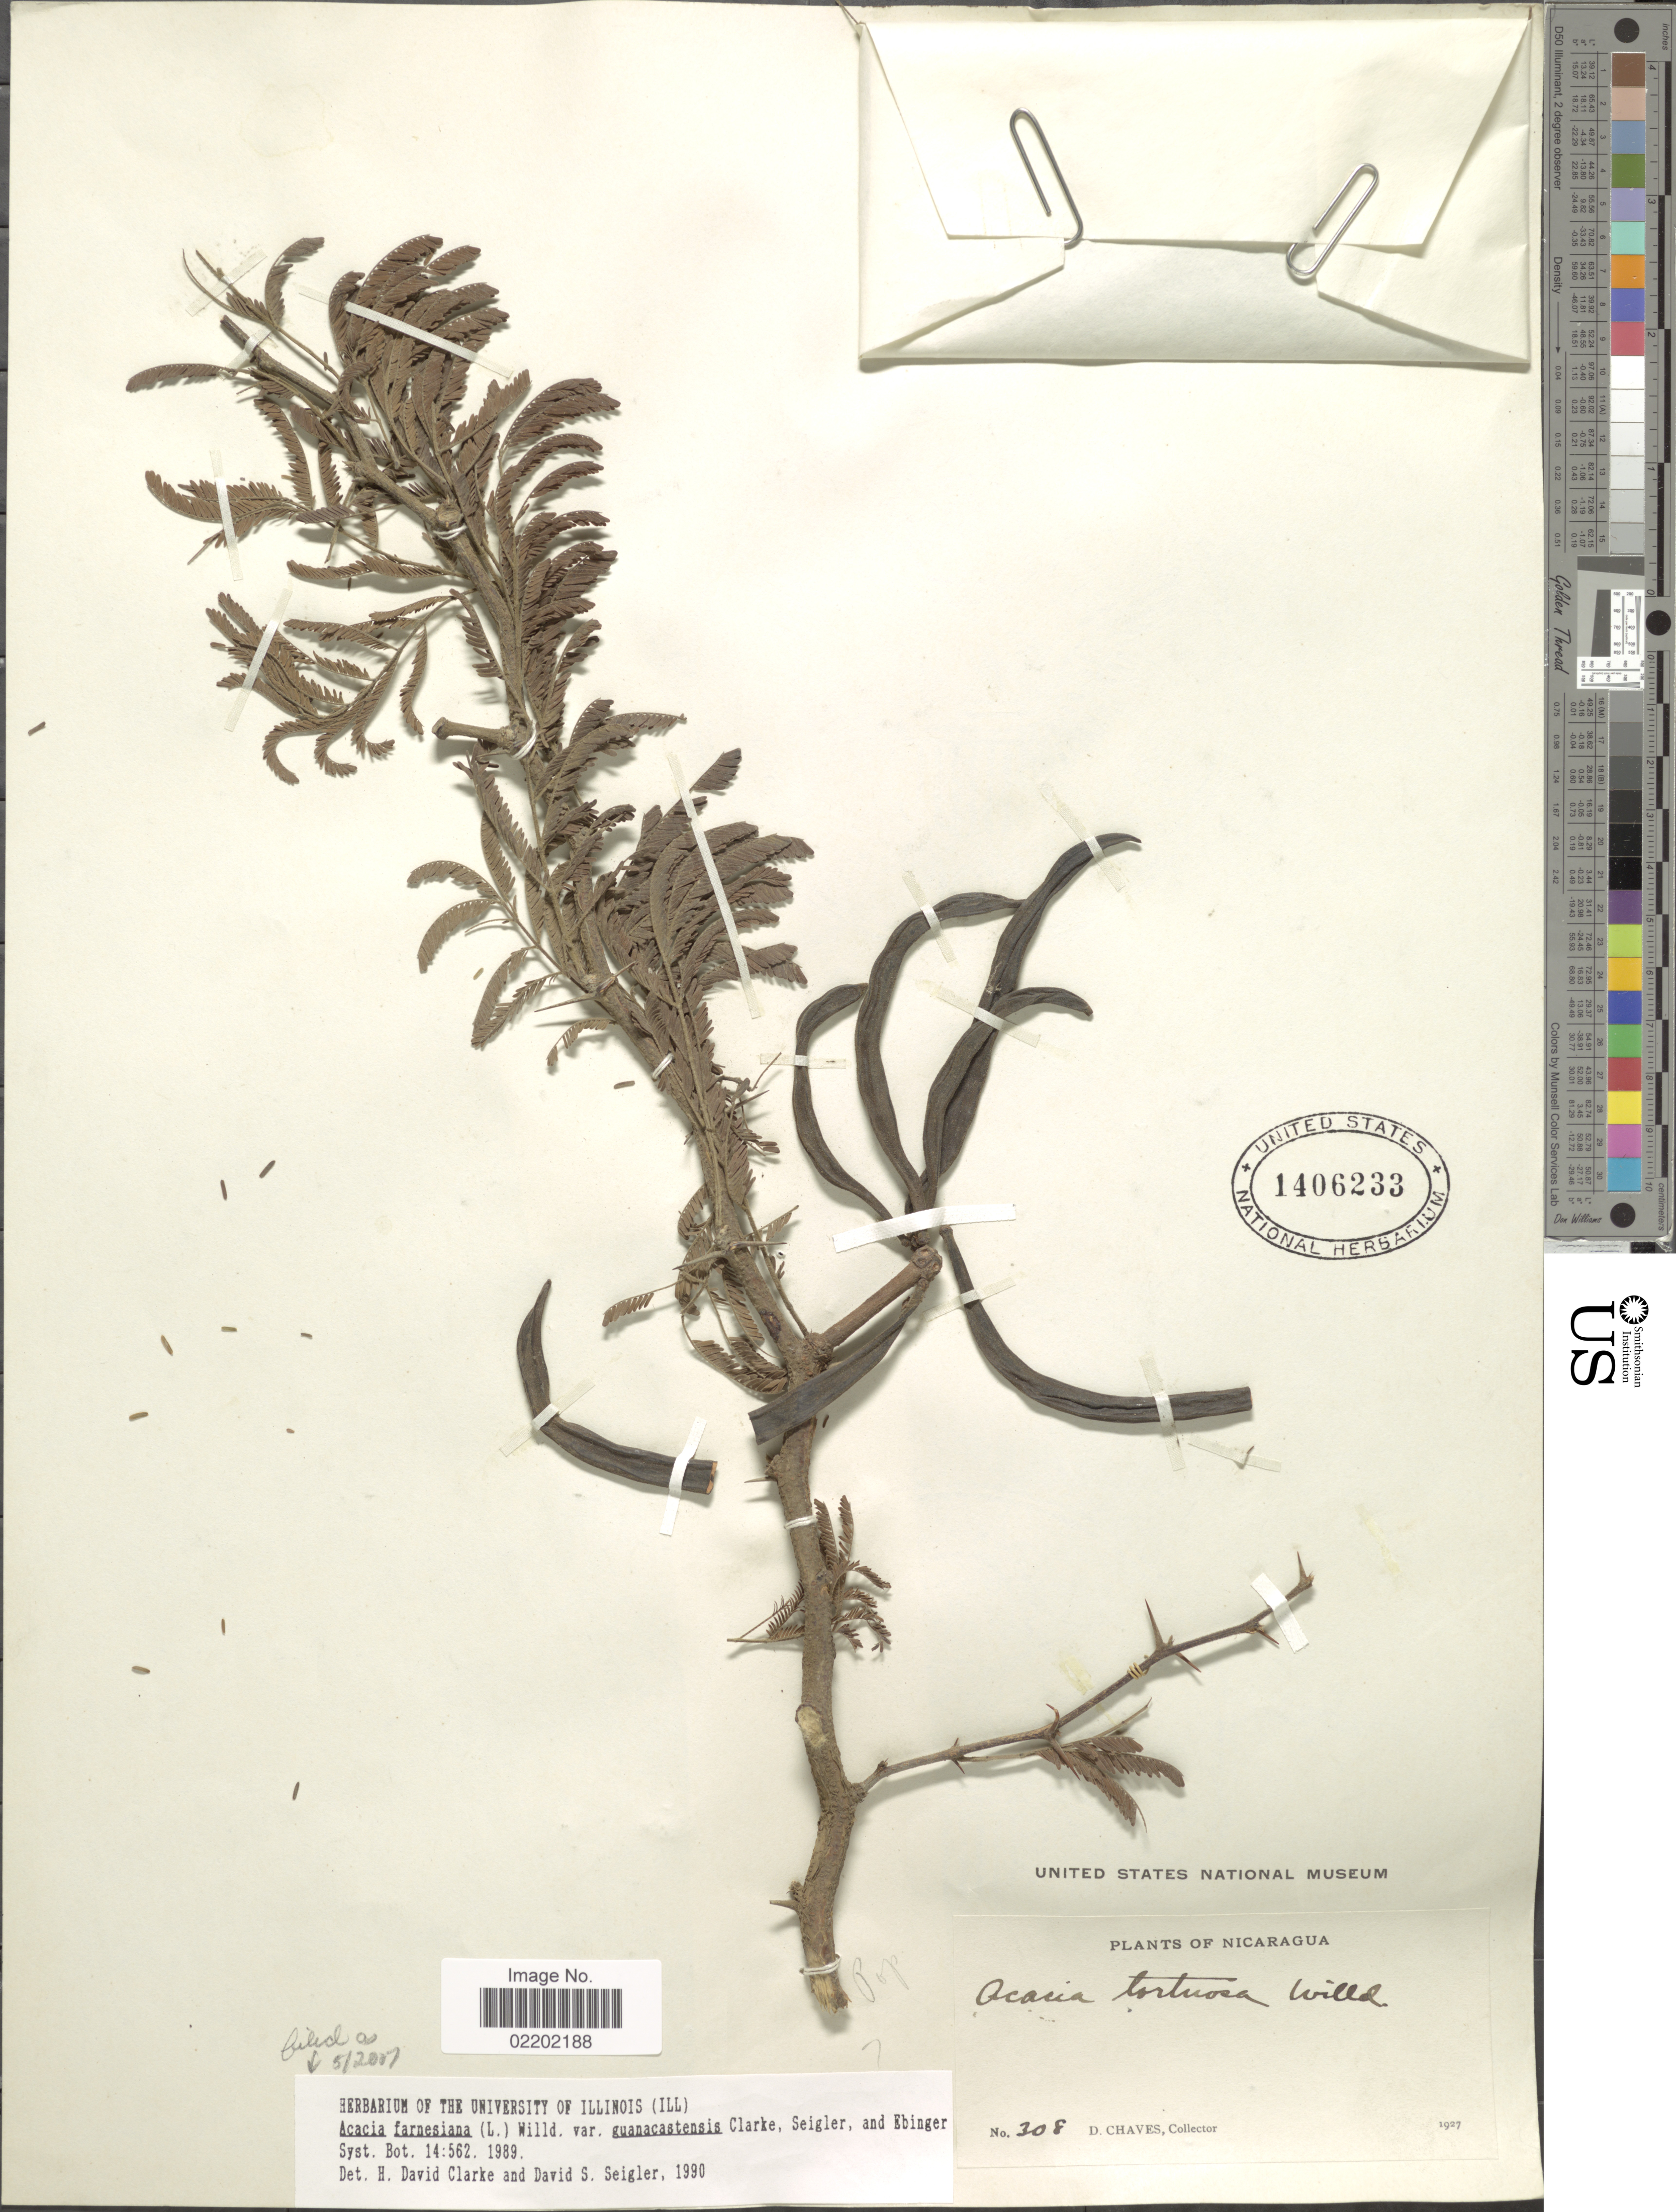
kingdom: Plantae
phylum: Tracheophyta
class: Magnoliopsida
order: Fabales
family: Fabaceae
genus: Vachellia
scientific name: Vachellia guanacastensis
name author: (H.D. Clarke et al.) Seigler & Ebinger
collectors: D. Chaves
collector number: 308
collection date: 1927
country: Nicaragua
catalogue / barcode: US 1406233